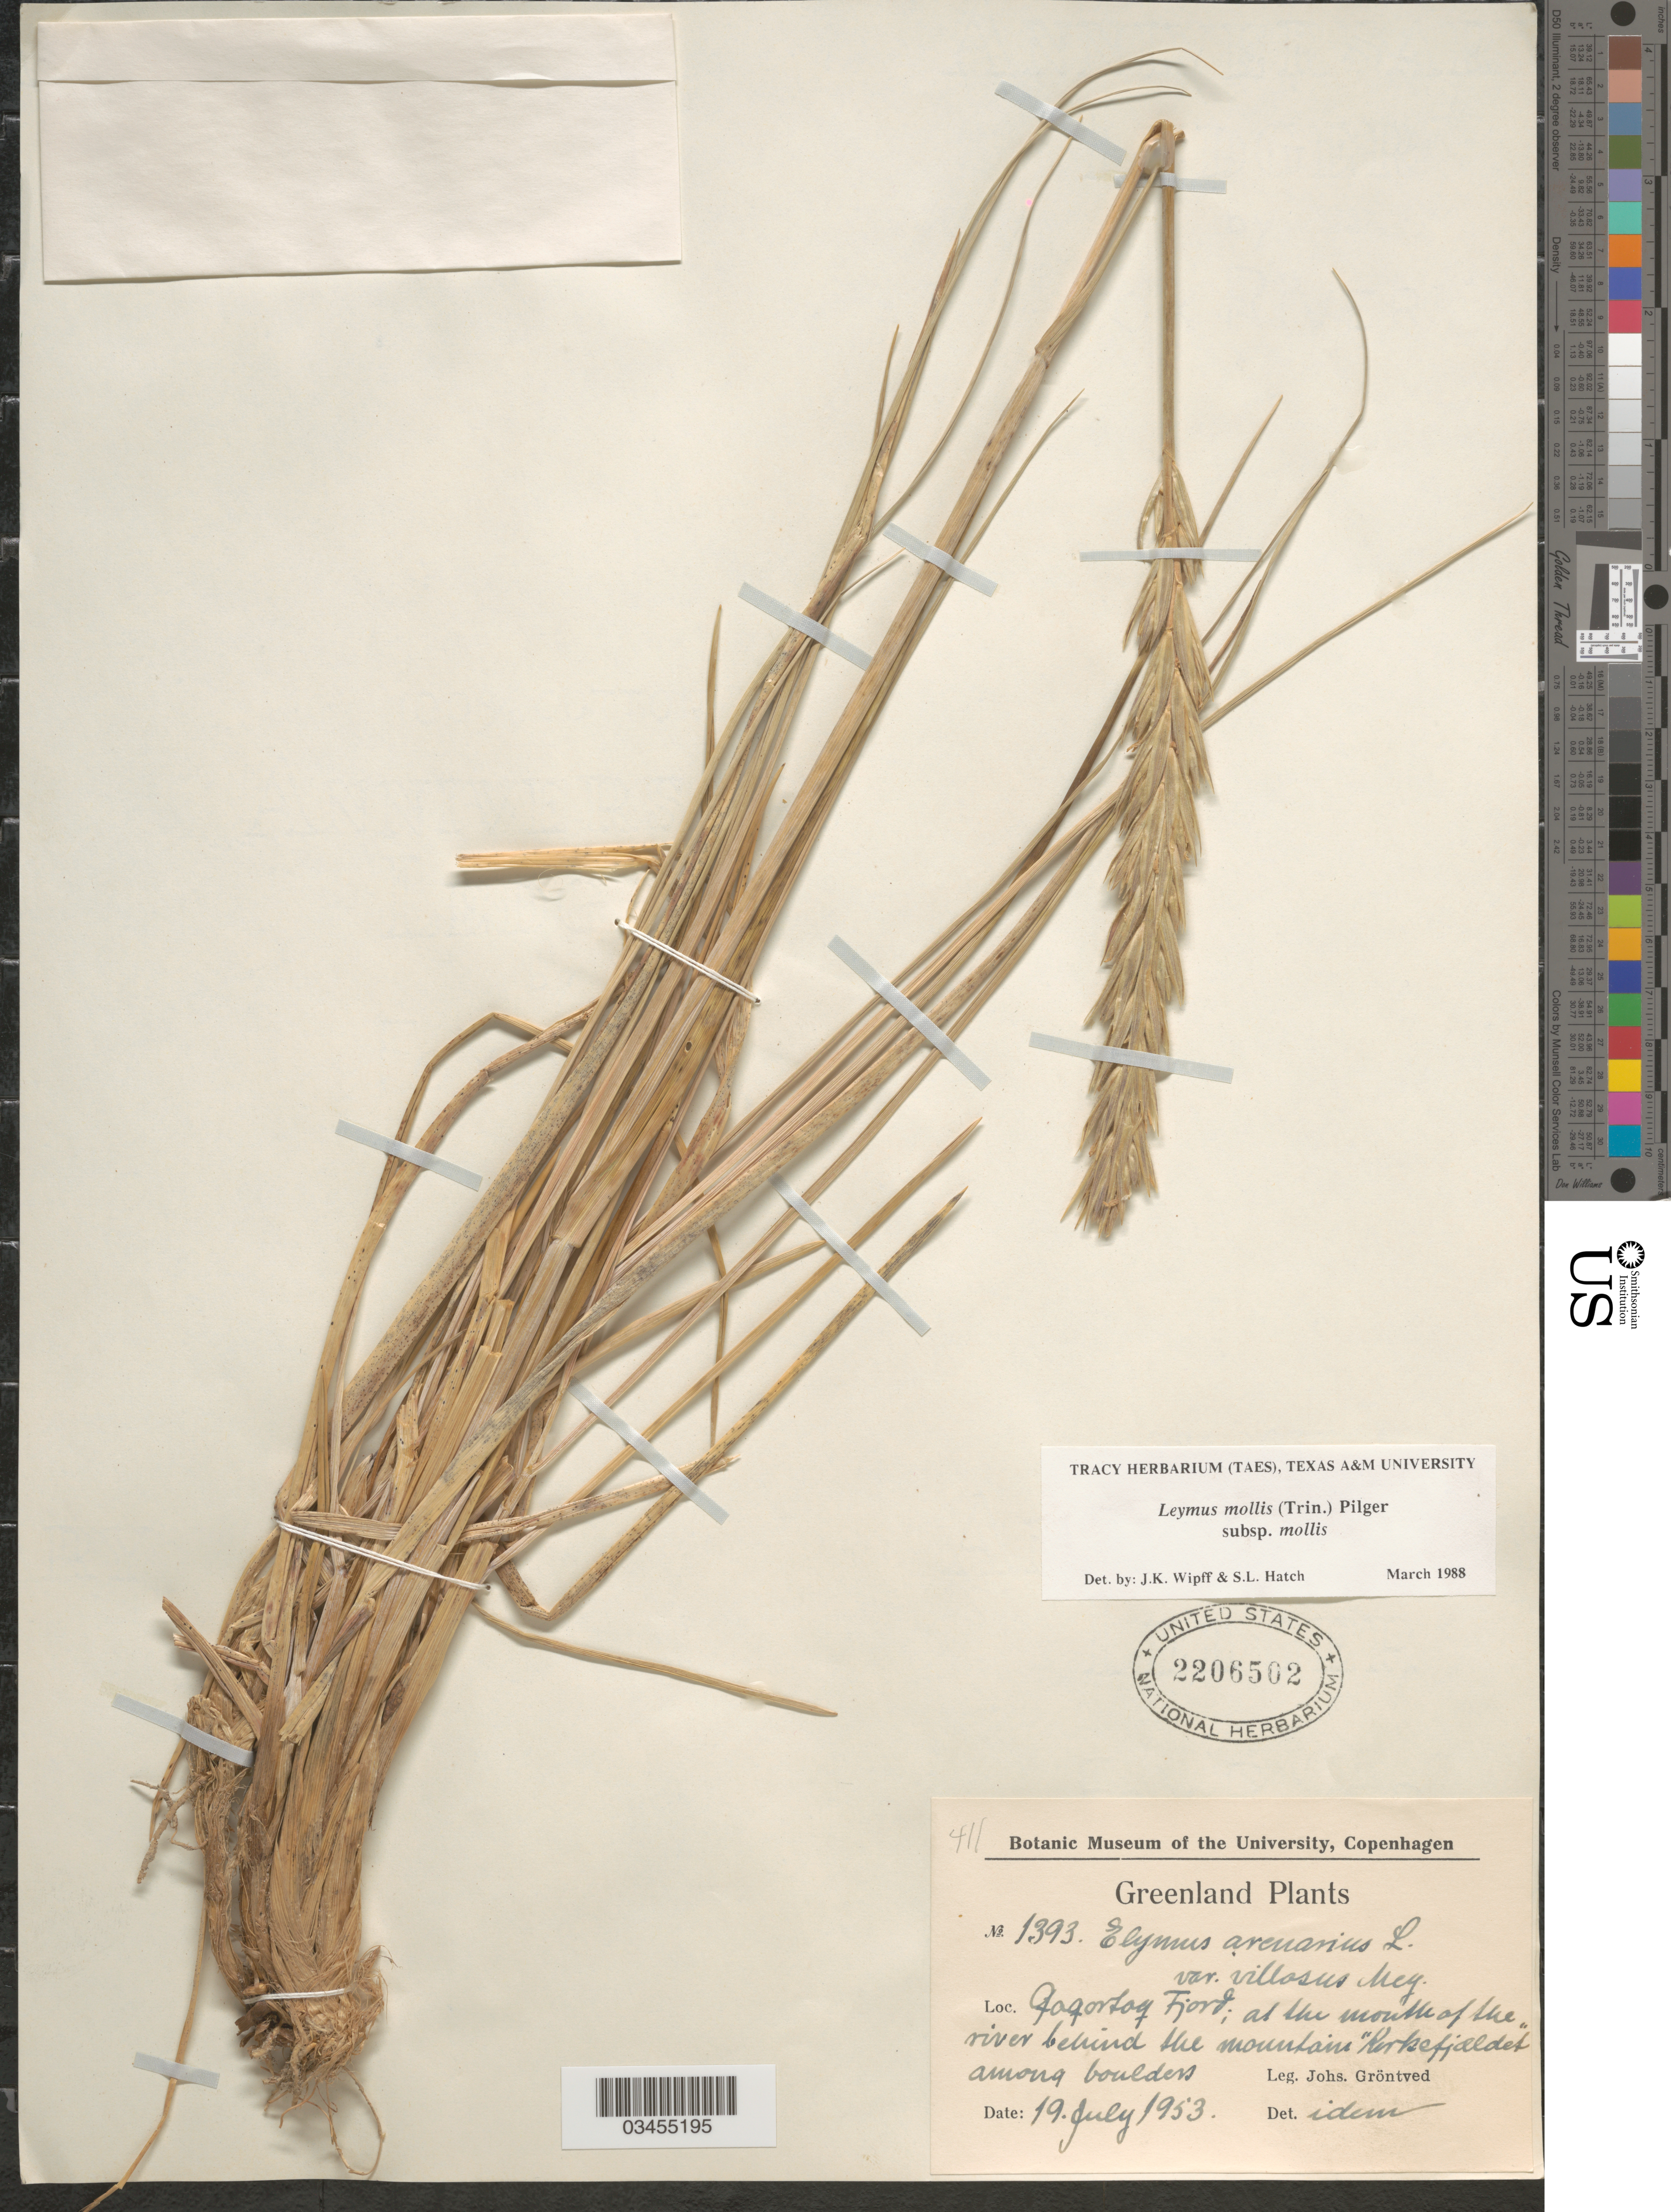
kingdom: Plantae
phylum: Tracheophyta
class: Liliopsida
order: Poales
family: Poaceae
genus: Leymus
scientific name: Leymus mollis subsp. mollis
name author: (Trin.) Pilg.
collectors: J. Gröntved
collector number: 1393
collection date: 1953-07-19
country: Greenland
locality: Gagorslog Fjord; at the mouth of the river behind the mountains "Kirkefjeldet" among boulders.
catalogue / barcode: US 2206502